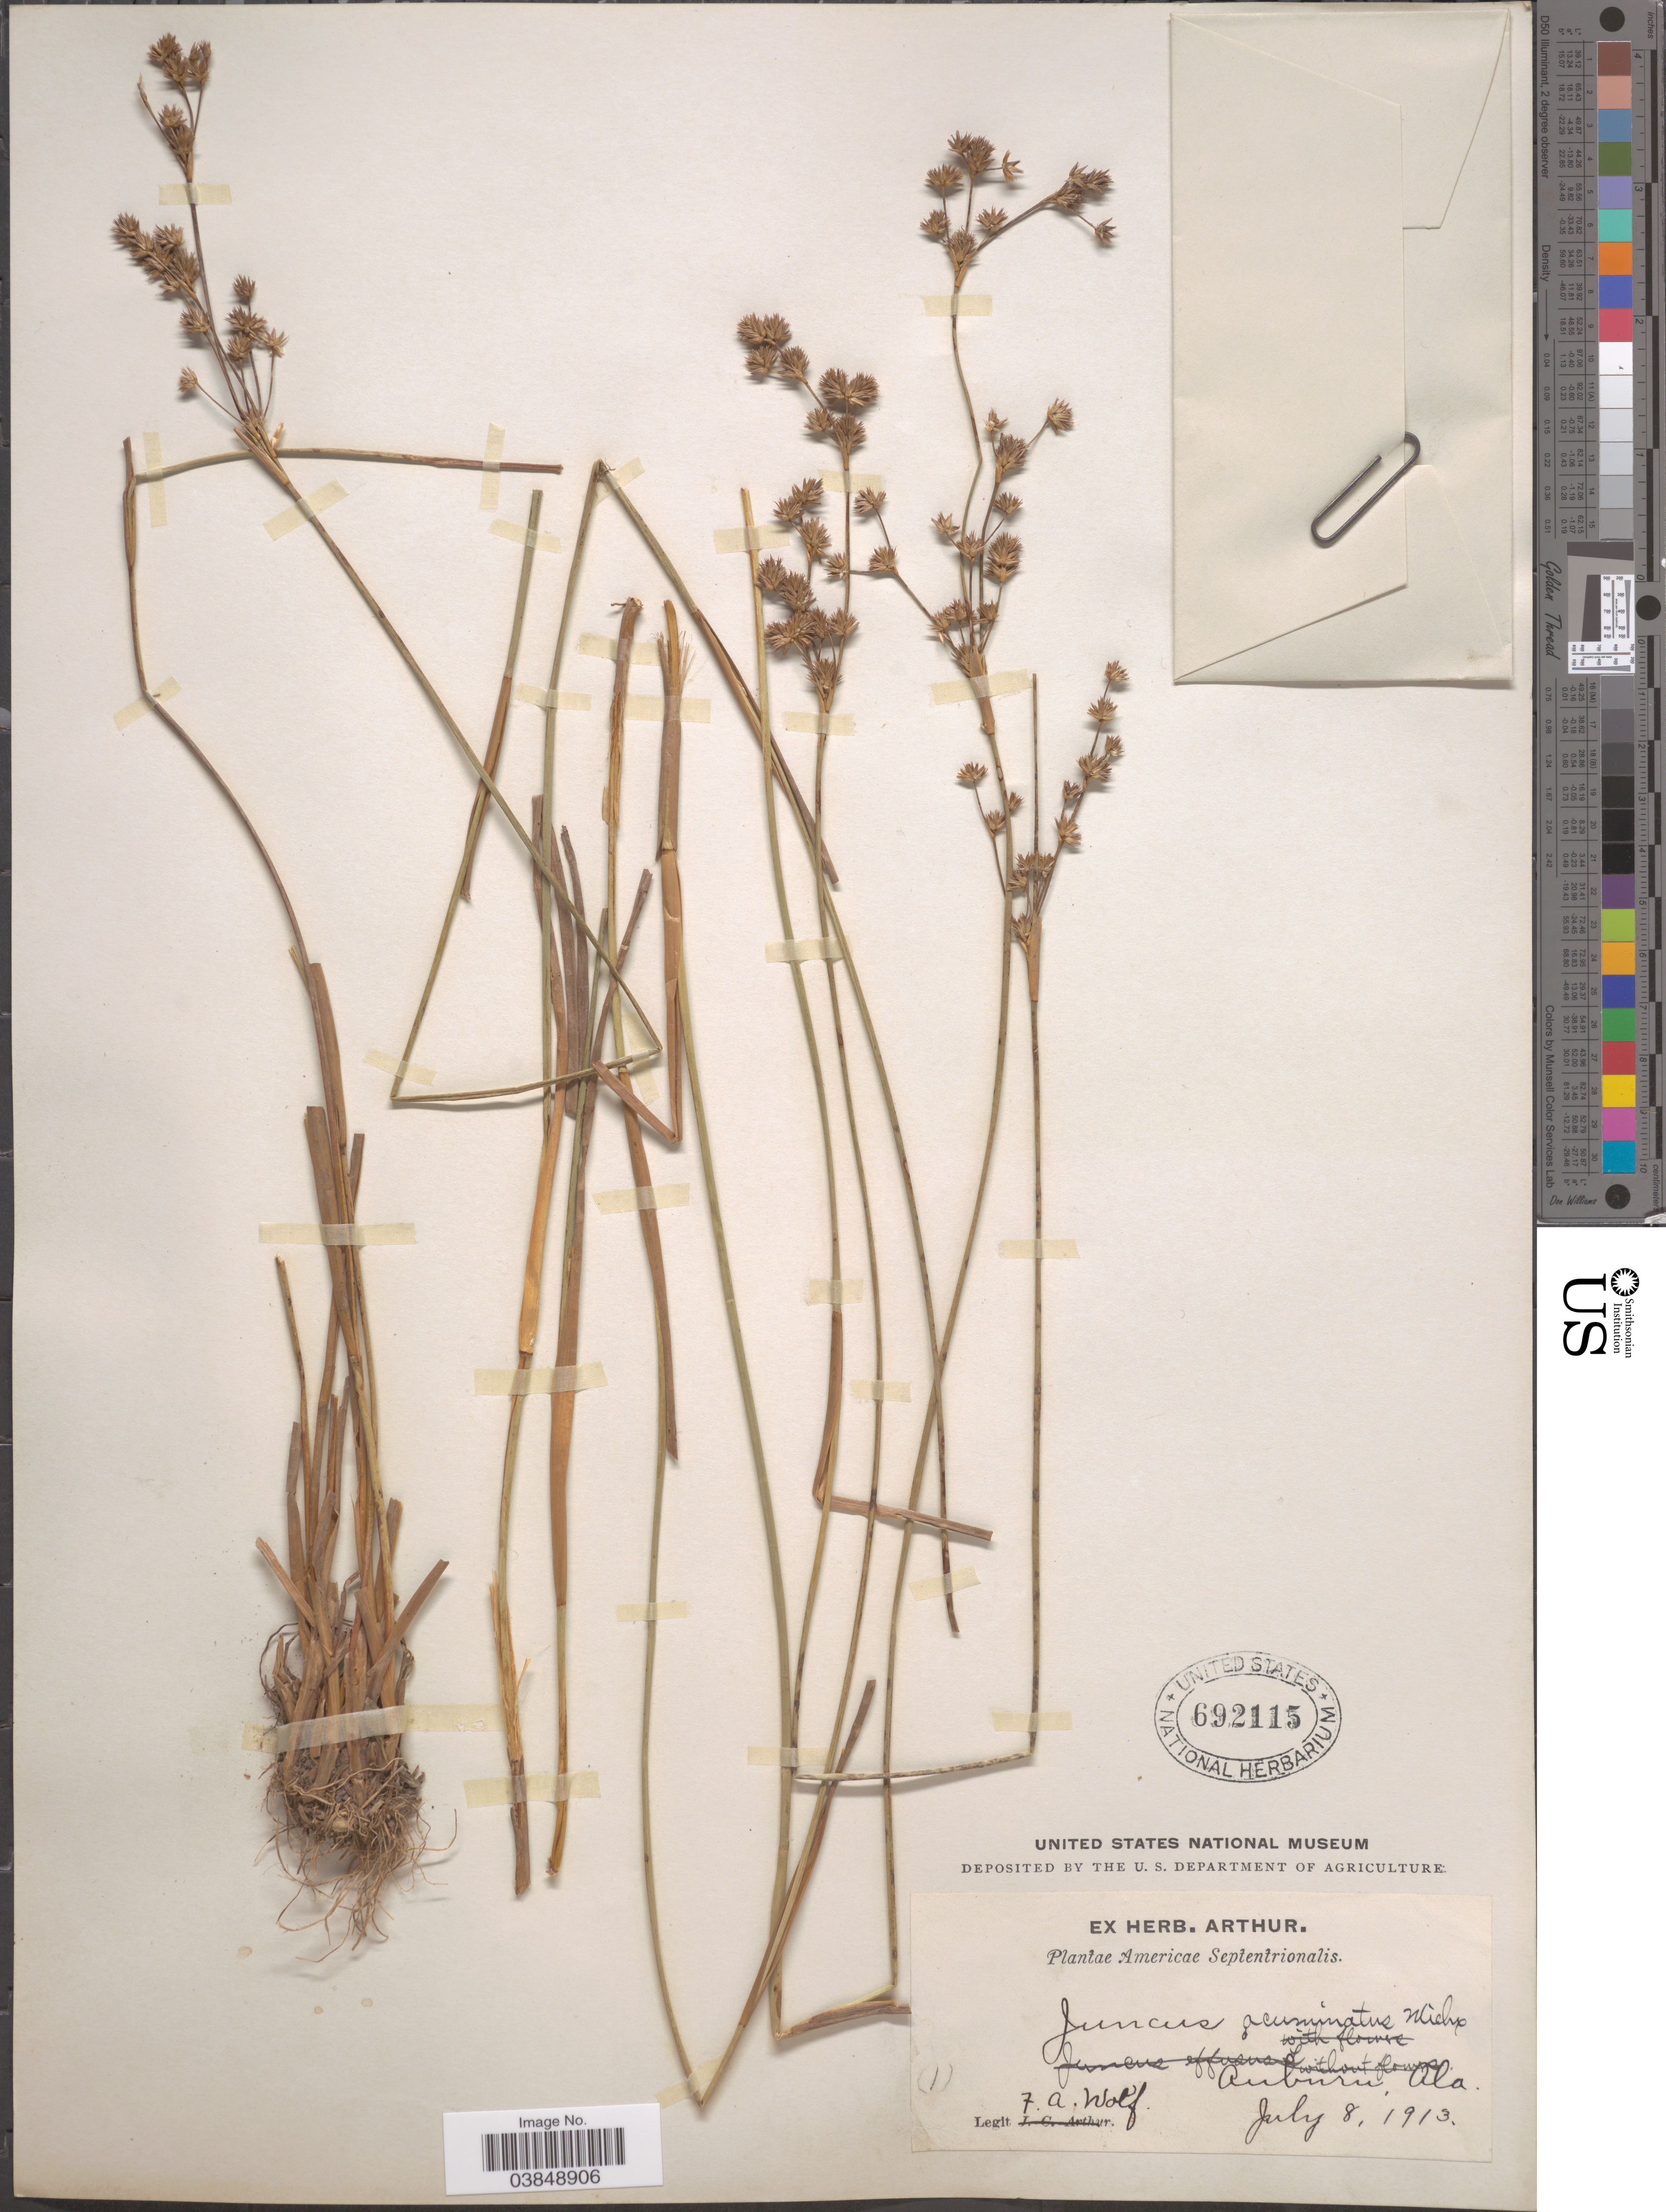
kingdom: Plantae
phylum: Tracheophyta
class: Liliopsida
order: Poales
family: Juncaceae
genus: Juncus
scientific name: Juncus acuminatus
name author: Michx.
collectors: F. Wolf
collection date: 1913-07-08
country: United States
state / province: Alabama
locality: Americae Septentrionalis. Auburn.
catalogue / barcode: US 692115